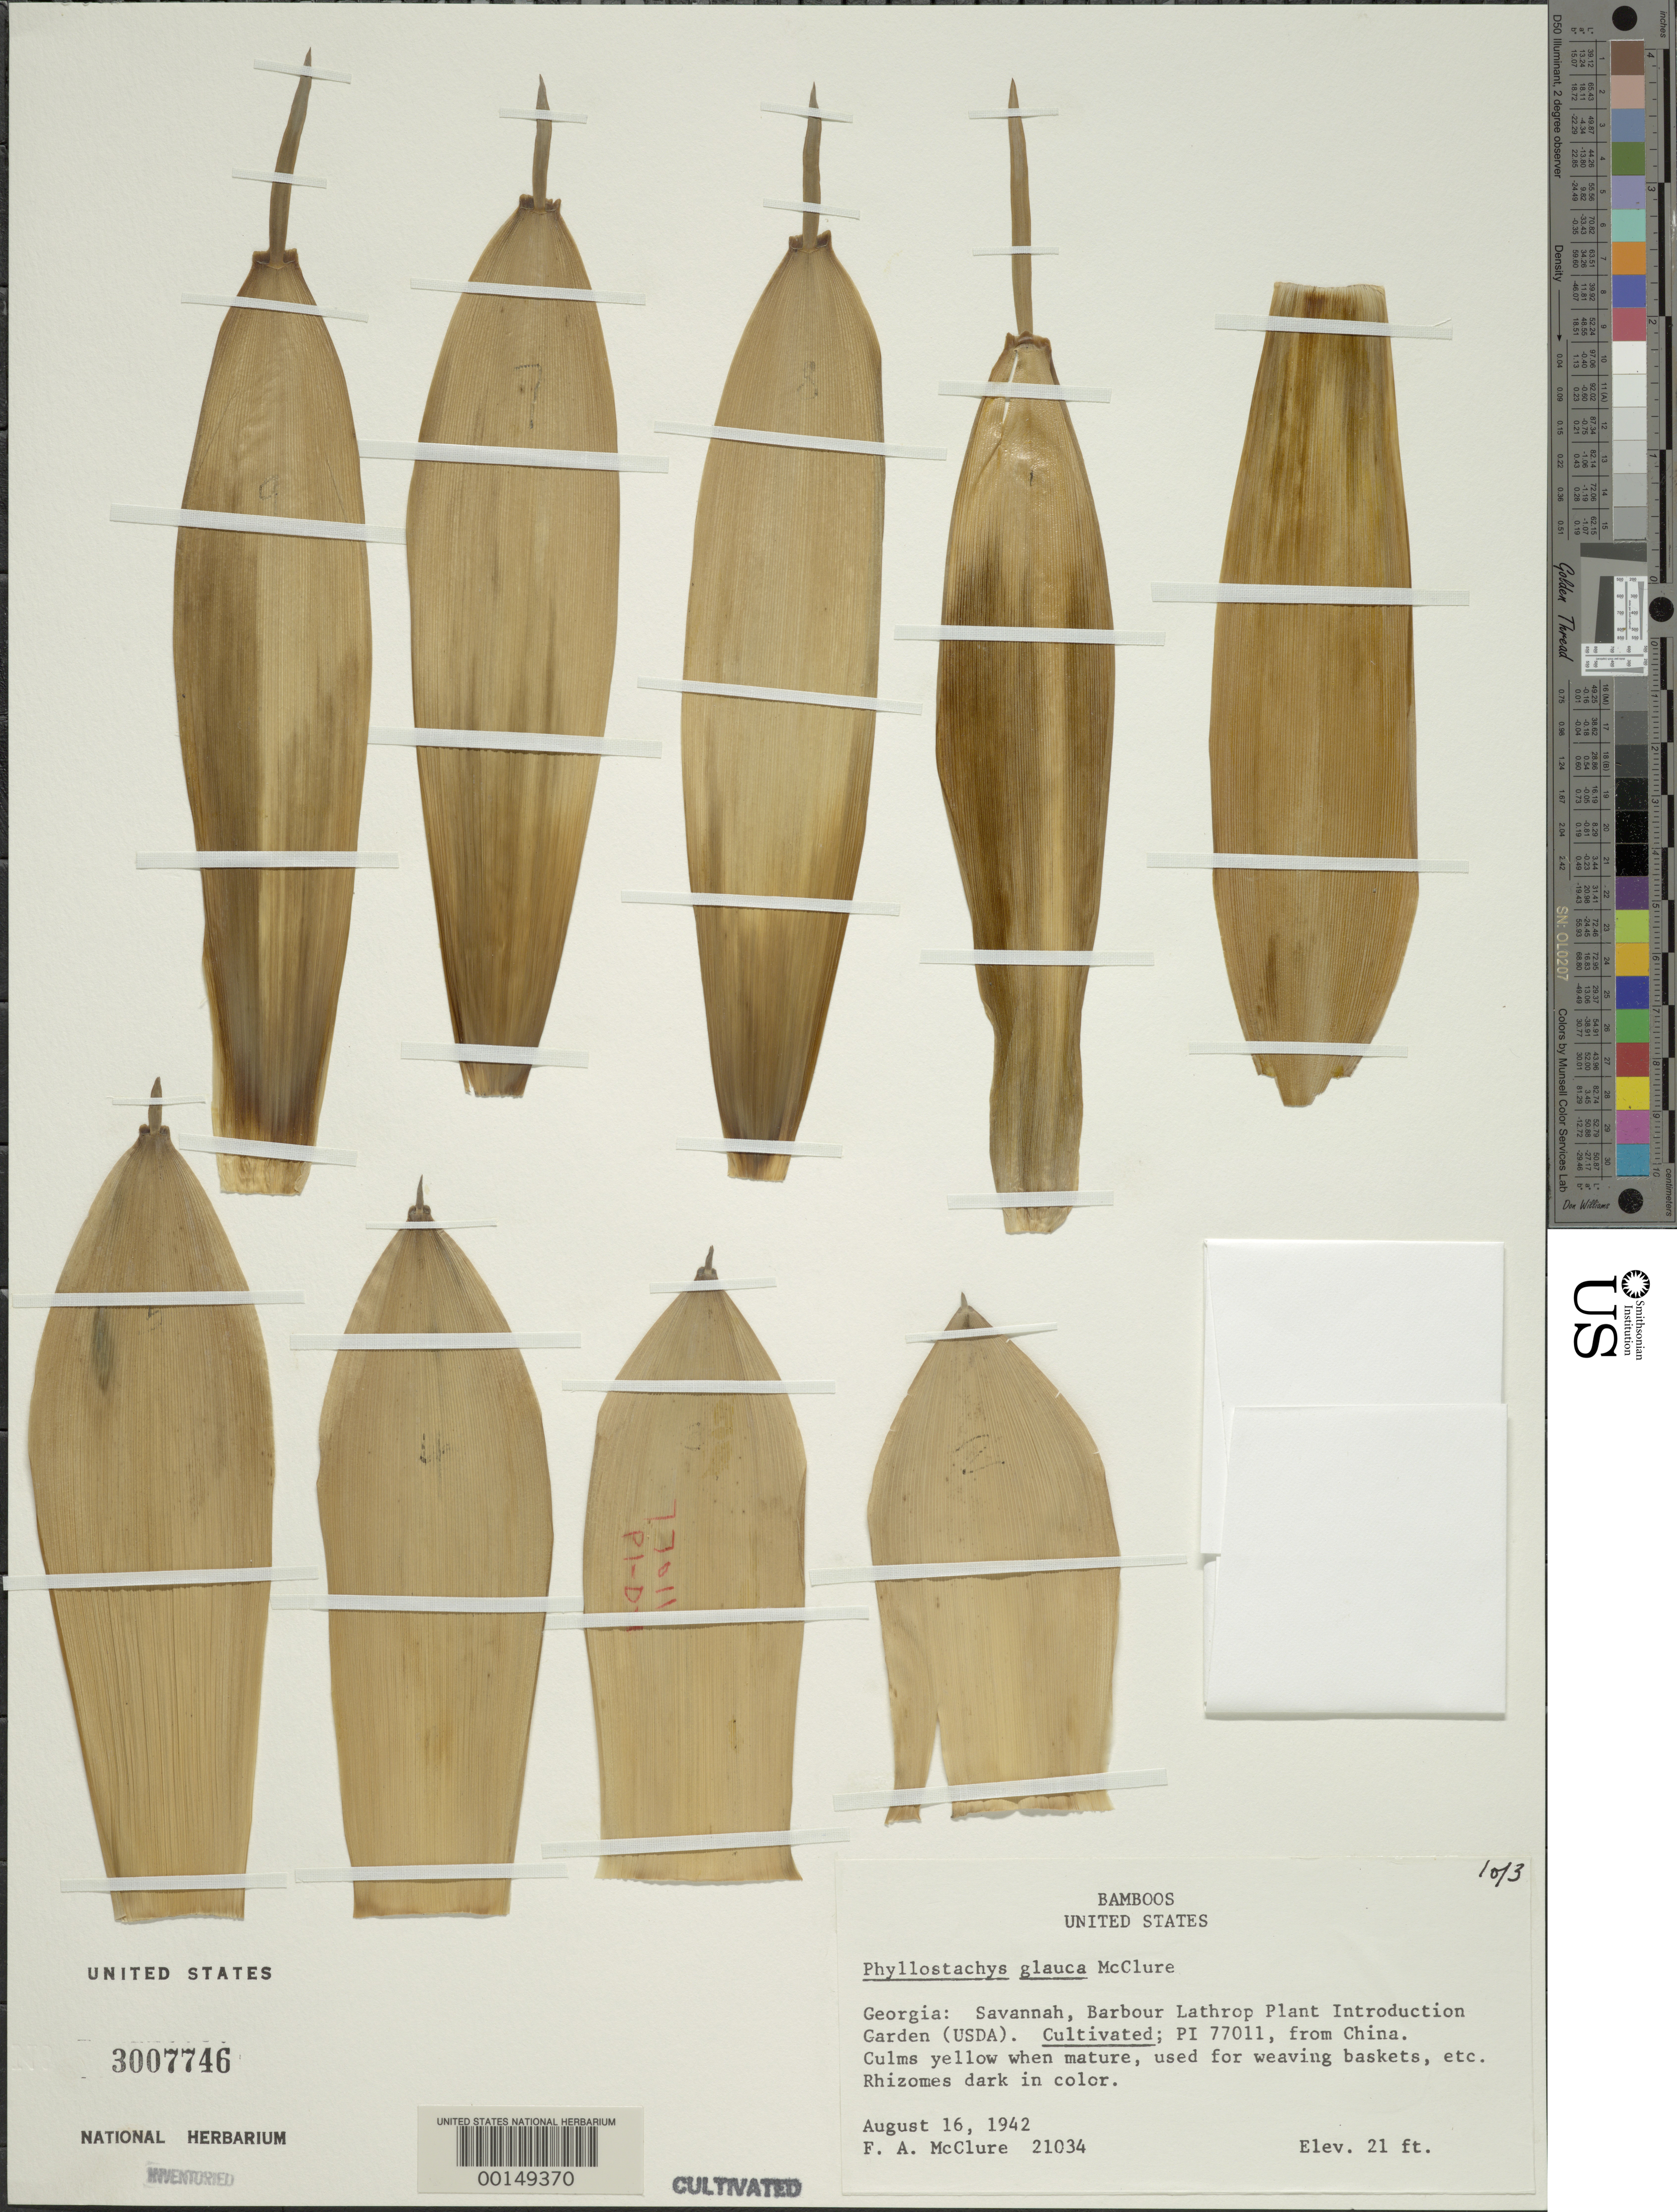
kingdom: Plantae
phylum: Tracheophyta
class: Liliopsida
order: Poales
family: Poaceae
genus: Phyllostachys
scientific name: Phyllostachys glauca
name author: McClure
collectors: F. A. McClure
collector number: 21034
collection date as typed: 16 Aug 1942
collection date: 1942-08-16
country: United States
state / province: Georgia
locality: Savannah, barbour lathrop p.i. garden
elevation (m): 6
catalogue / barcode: US 3007746